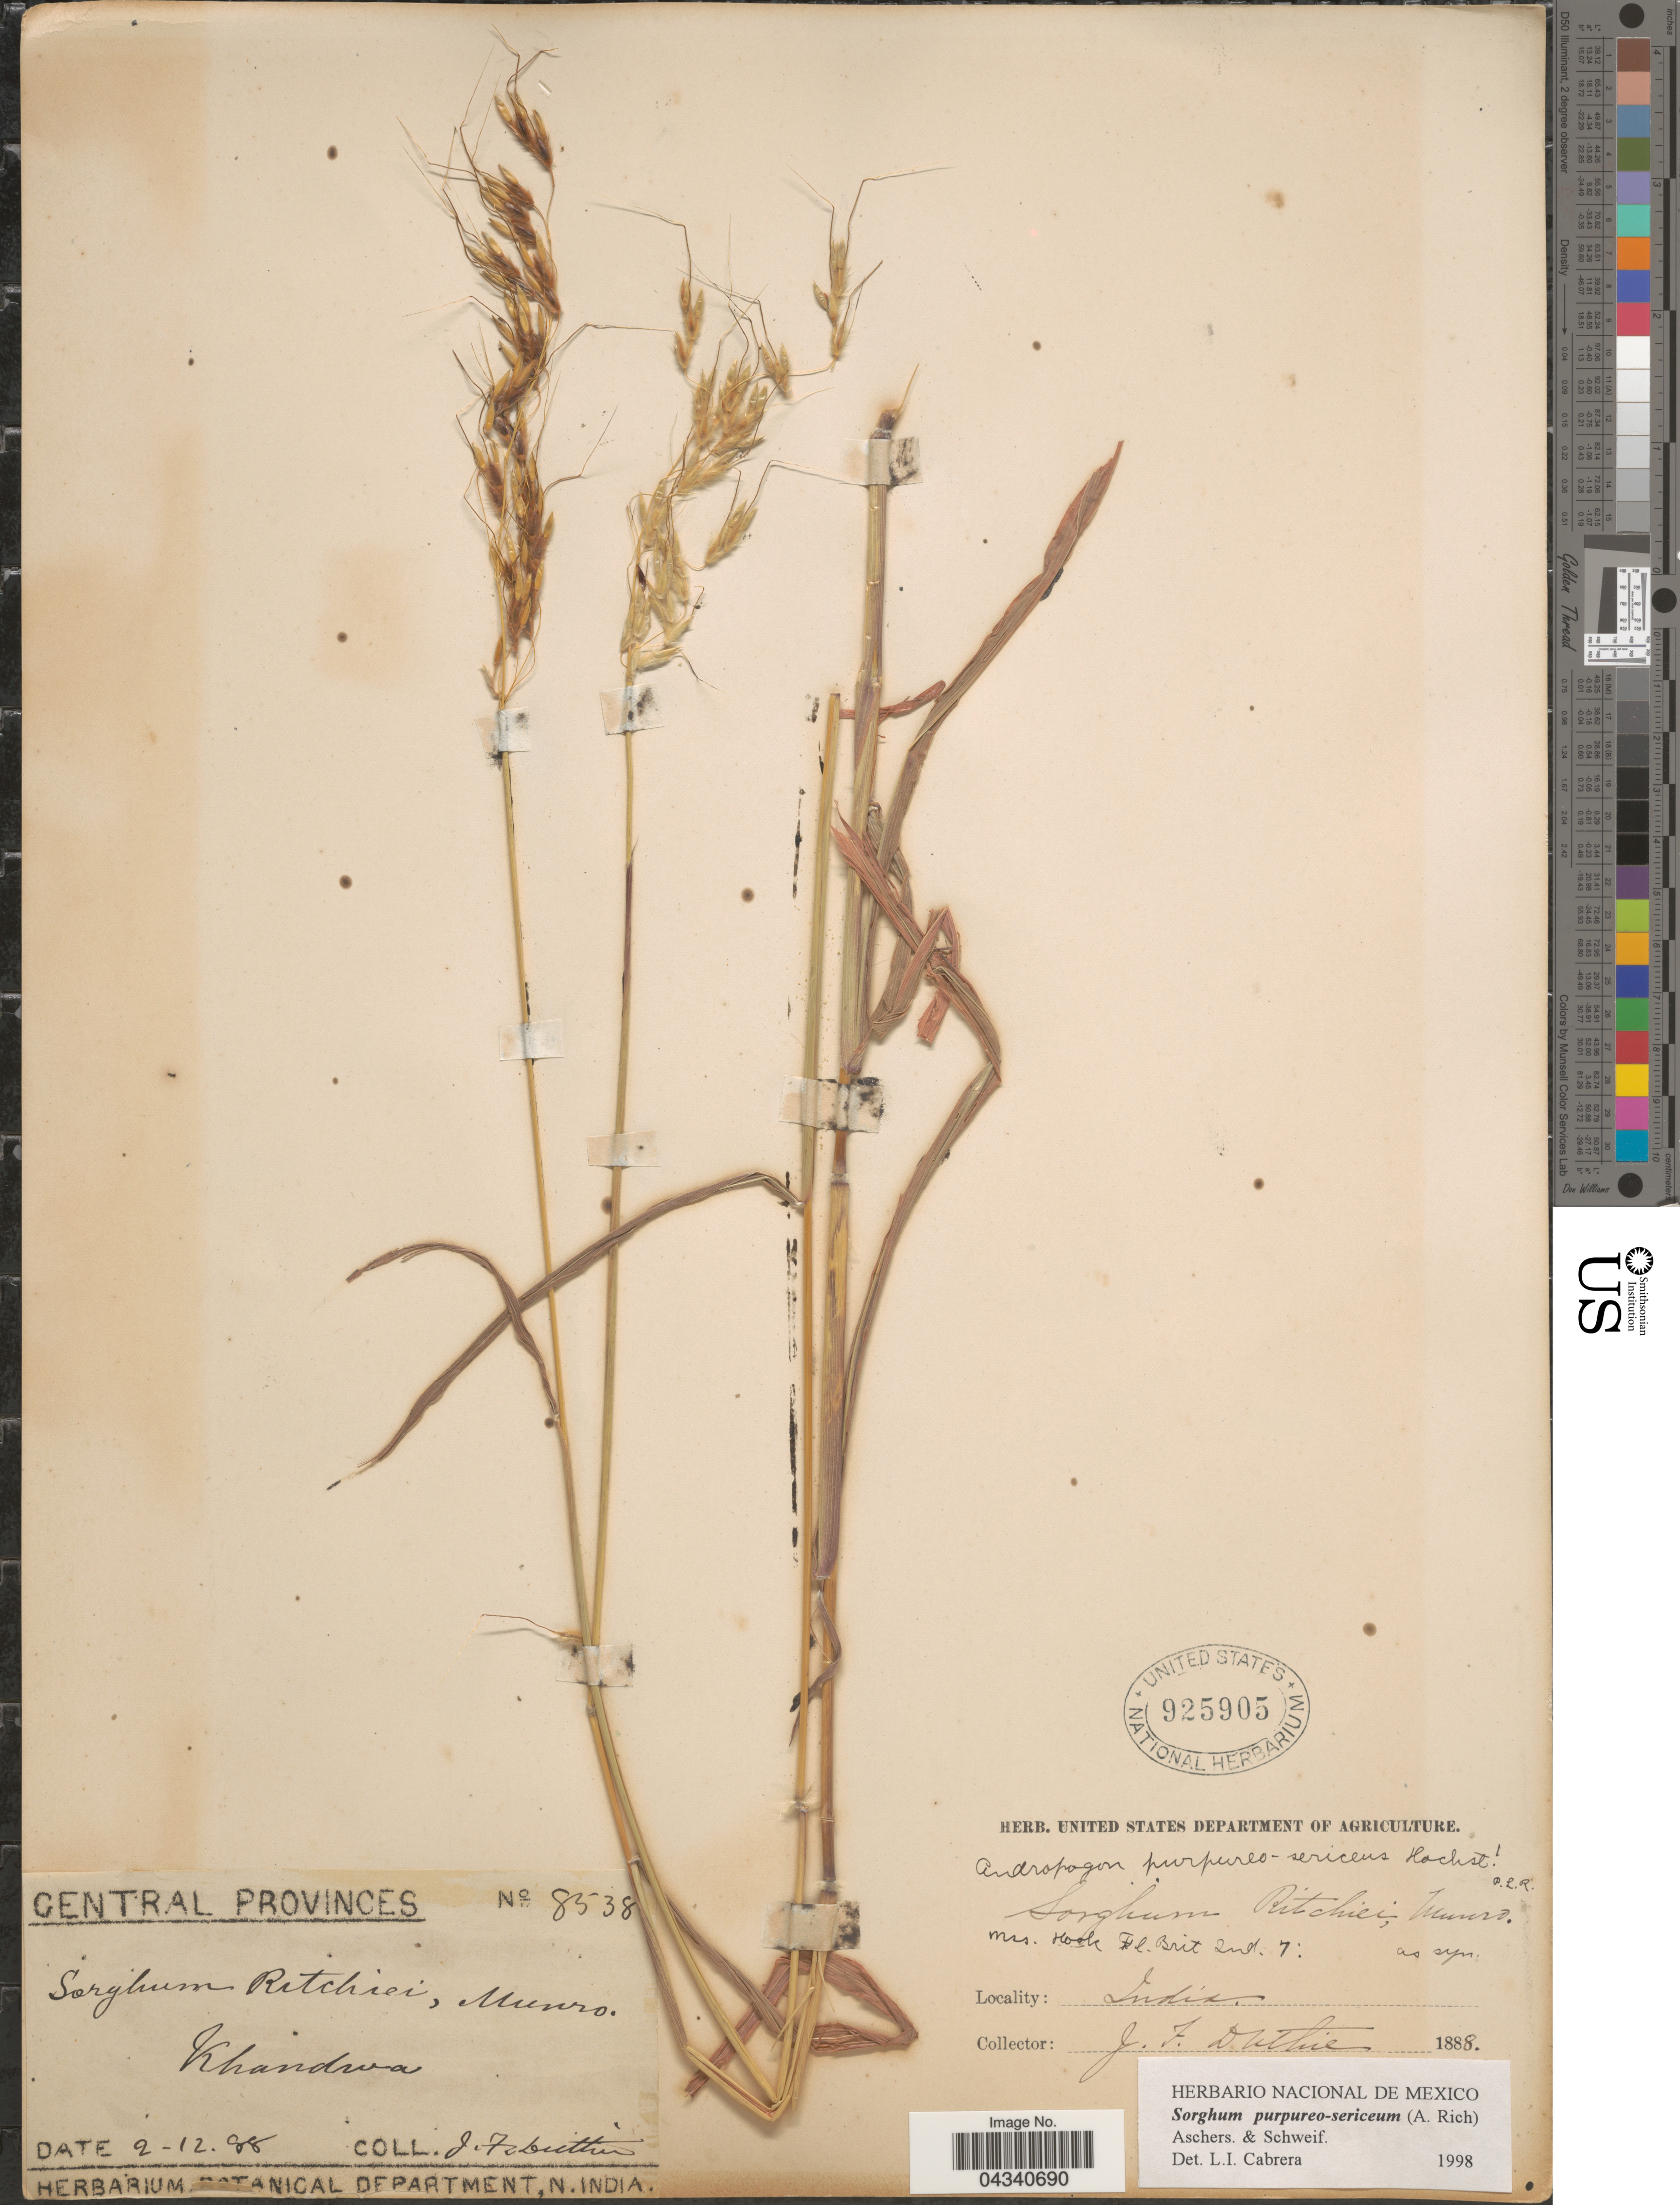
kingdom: Plantae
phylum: Tracheophyta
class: Liliopsida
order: Poales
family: Poaceae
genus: Sorghum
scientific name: Sorghum purpureosericeum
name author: (A. Rich.) Schweinf. & Asch.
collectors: J. F. Duthie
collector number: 8538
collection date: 1888-02-12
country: India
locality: Khandwa. Central Provinces.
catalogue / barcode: US 925905